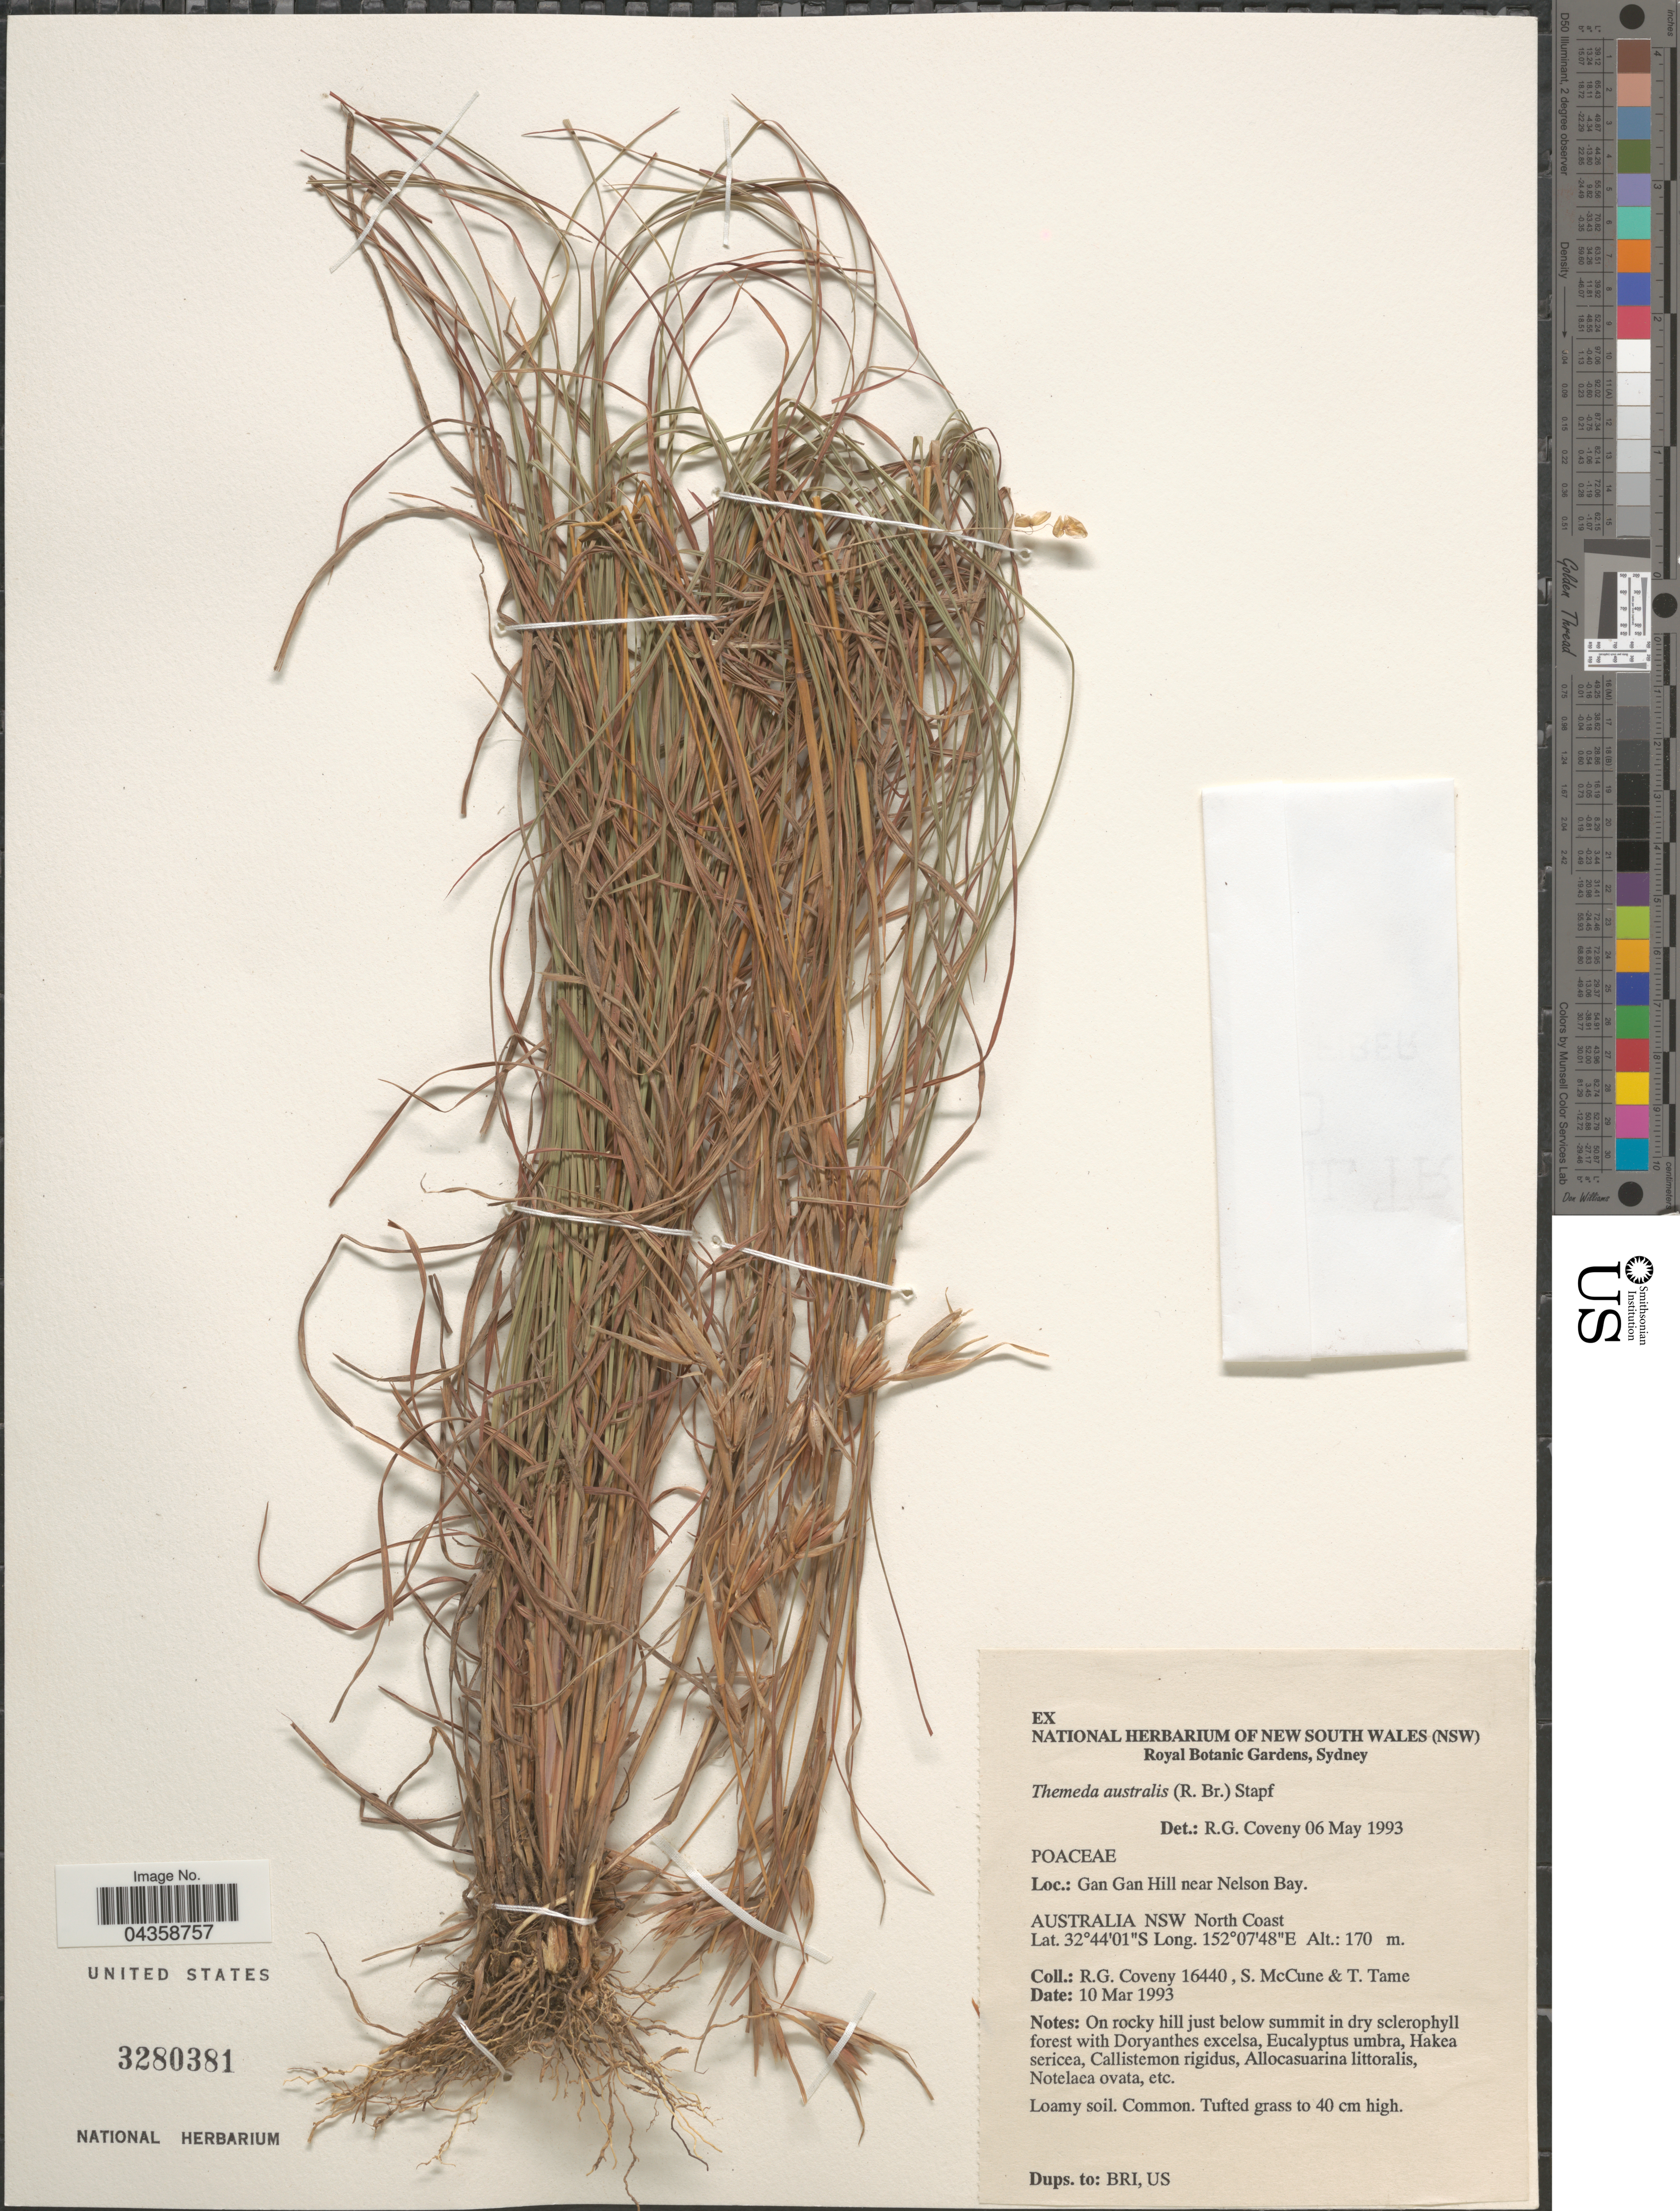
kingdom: Plantae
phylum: Tracheophyta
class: Liliopsida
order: Poales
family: Poaceae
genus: Themeda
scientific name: Themeda triandra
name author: Forssk.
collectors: R. Coveny, S. McCune & T. Tame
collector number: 16440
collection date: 1993-03-10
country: Australia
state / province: New South Wales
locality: Gan Gan Hill near Nelson Bay. North Coast.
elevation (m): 170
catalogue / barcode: US 3280381